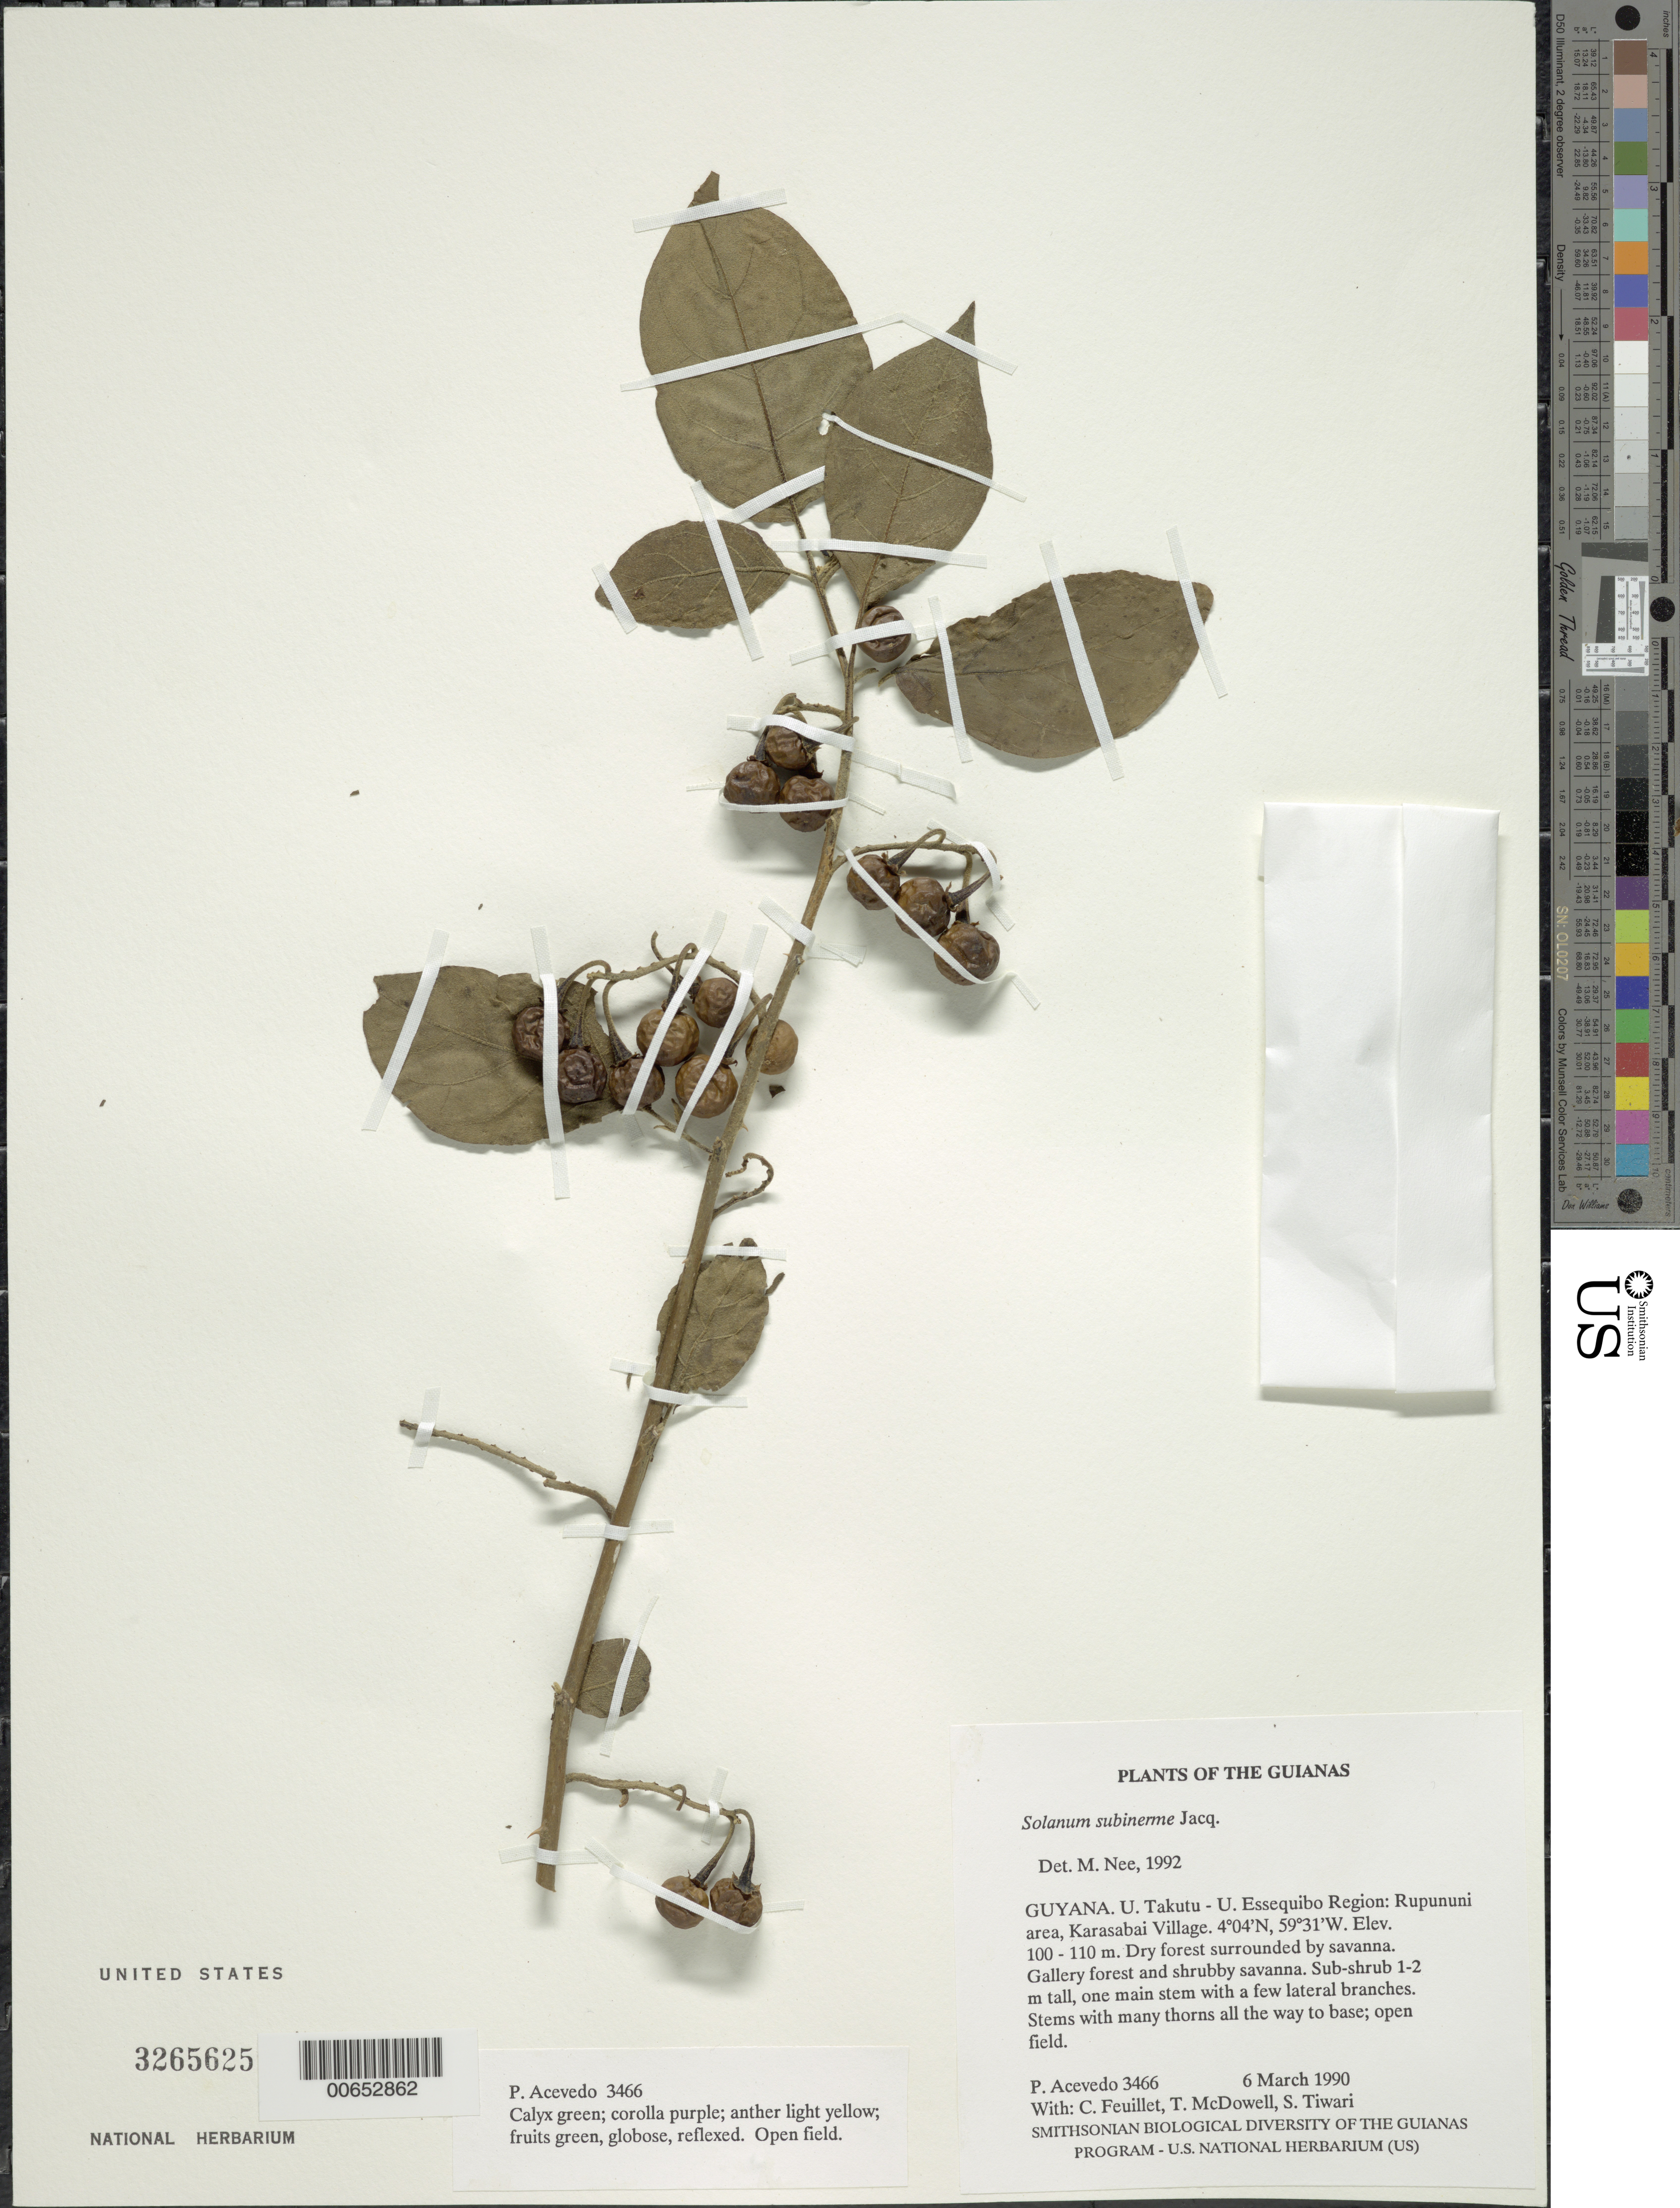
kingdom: Plantae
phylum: Tracheophyta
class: Magnoliopsida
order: Solanales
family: Solanaceae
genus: Solanum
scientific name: Solanum subinerme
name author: Jacq.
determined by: Nee, Michael H.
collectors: P. Acevedo-Rodr., C. Feuillet, T. McDowell & S. Tiwari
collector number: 3466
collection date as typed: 3 Mar 1990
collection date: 1990-03-03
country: Guyana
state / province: U. Takutu-U. Essequibo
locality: Rupununi area.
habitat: Dry forest surrounded by savanna. Gallery forest and shrubby savanna. Open field.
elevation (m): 100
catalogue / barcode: US 3265625